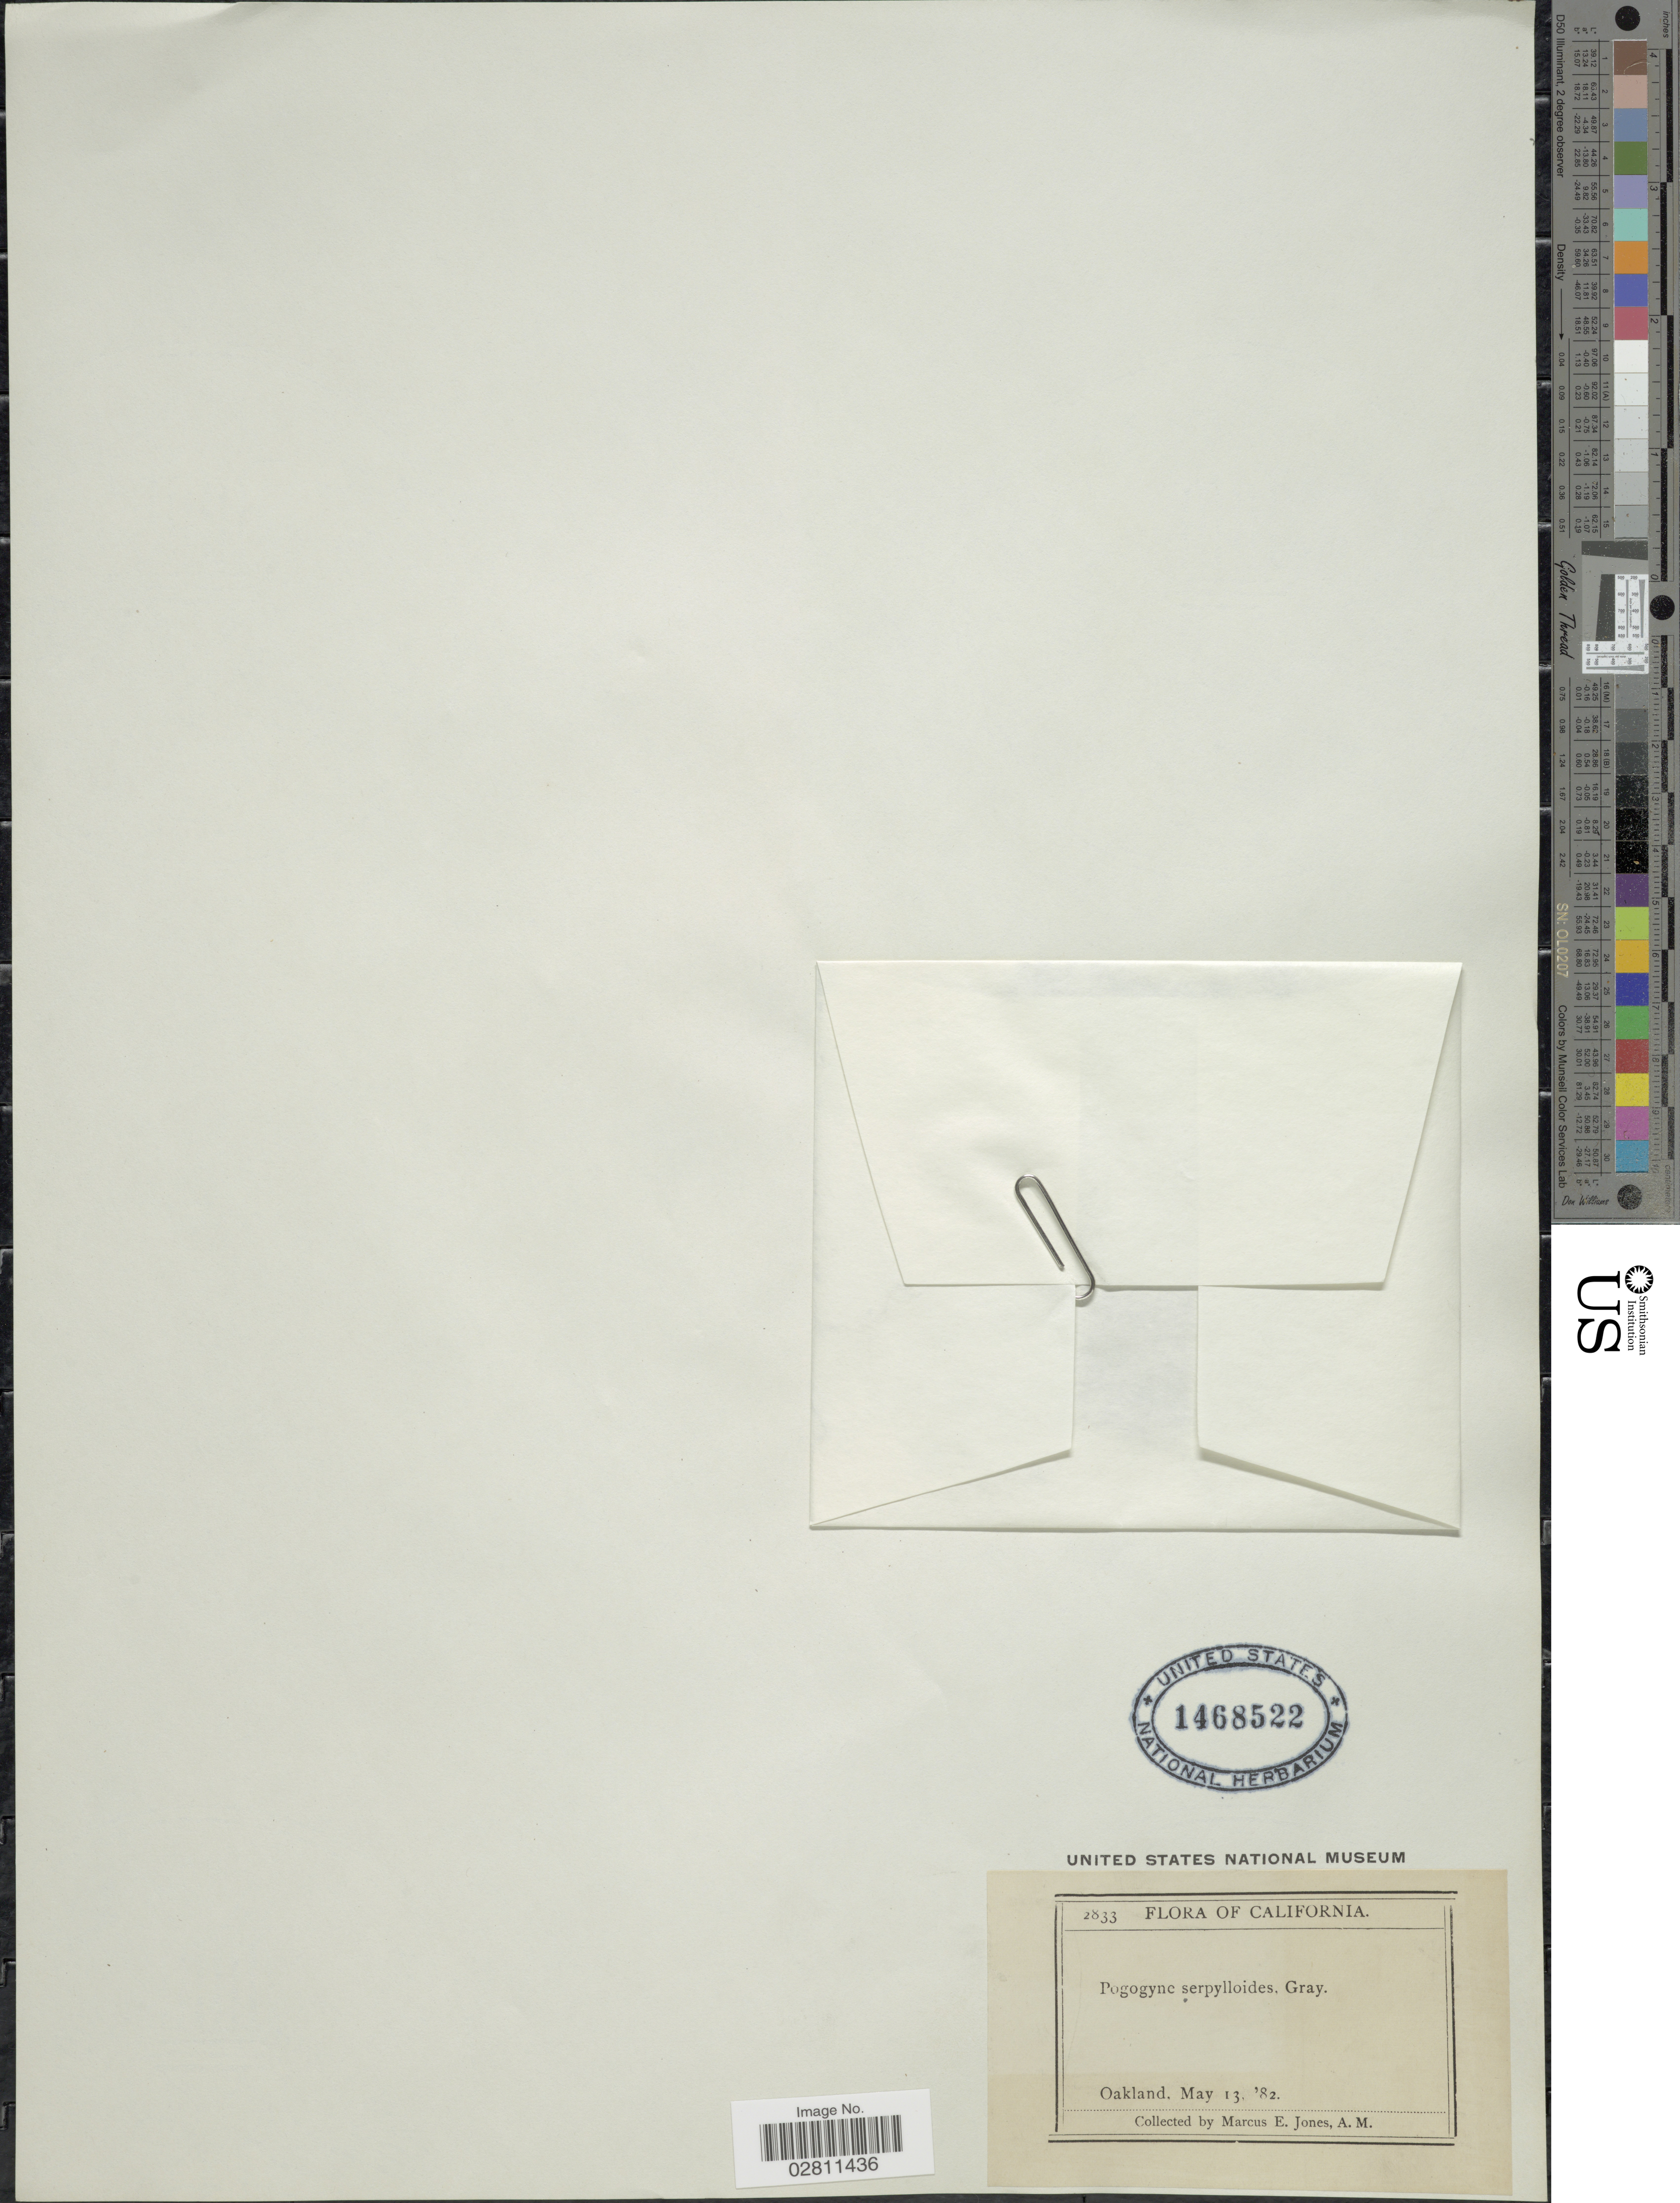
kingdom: Plantae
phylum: Tracheophyta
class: Magnoliopsida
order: Lamiales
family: Lamiaceae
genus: Pogogyne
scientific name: Pogogyne serpylloides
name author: (Torr.) A. Gray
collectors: M. E. Jones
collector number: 2833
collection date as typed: Transcribed d/m/y: 13/5/82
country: United States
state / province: California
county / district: Alameda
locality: Oakland.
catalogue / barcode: US 1468522